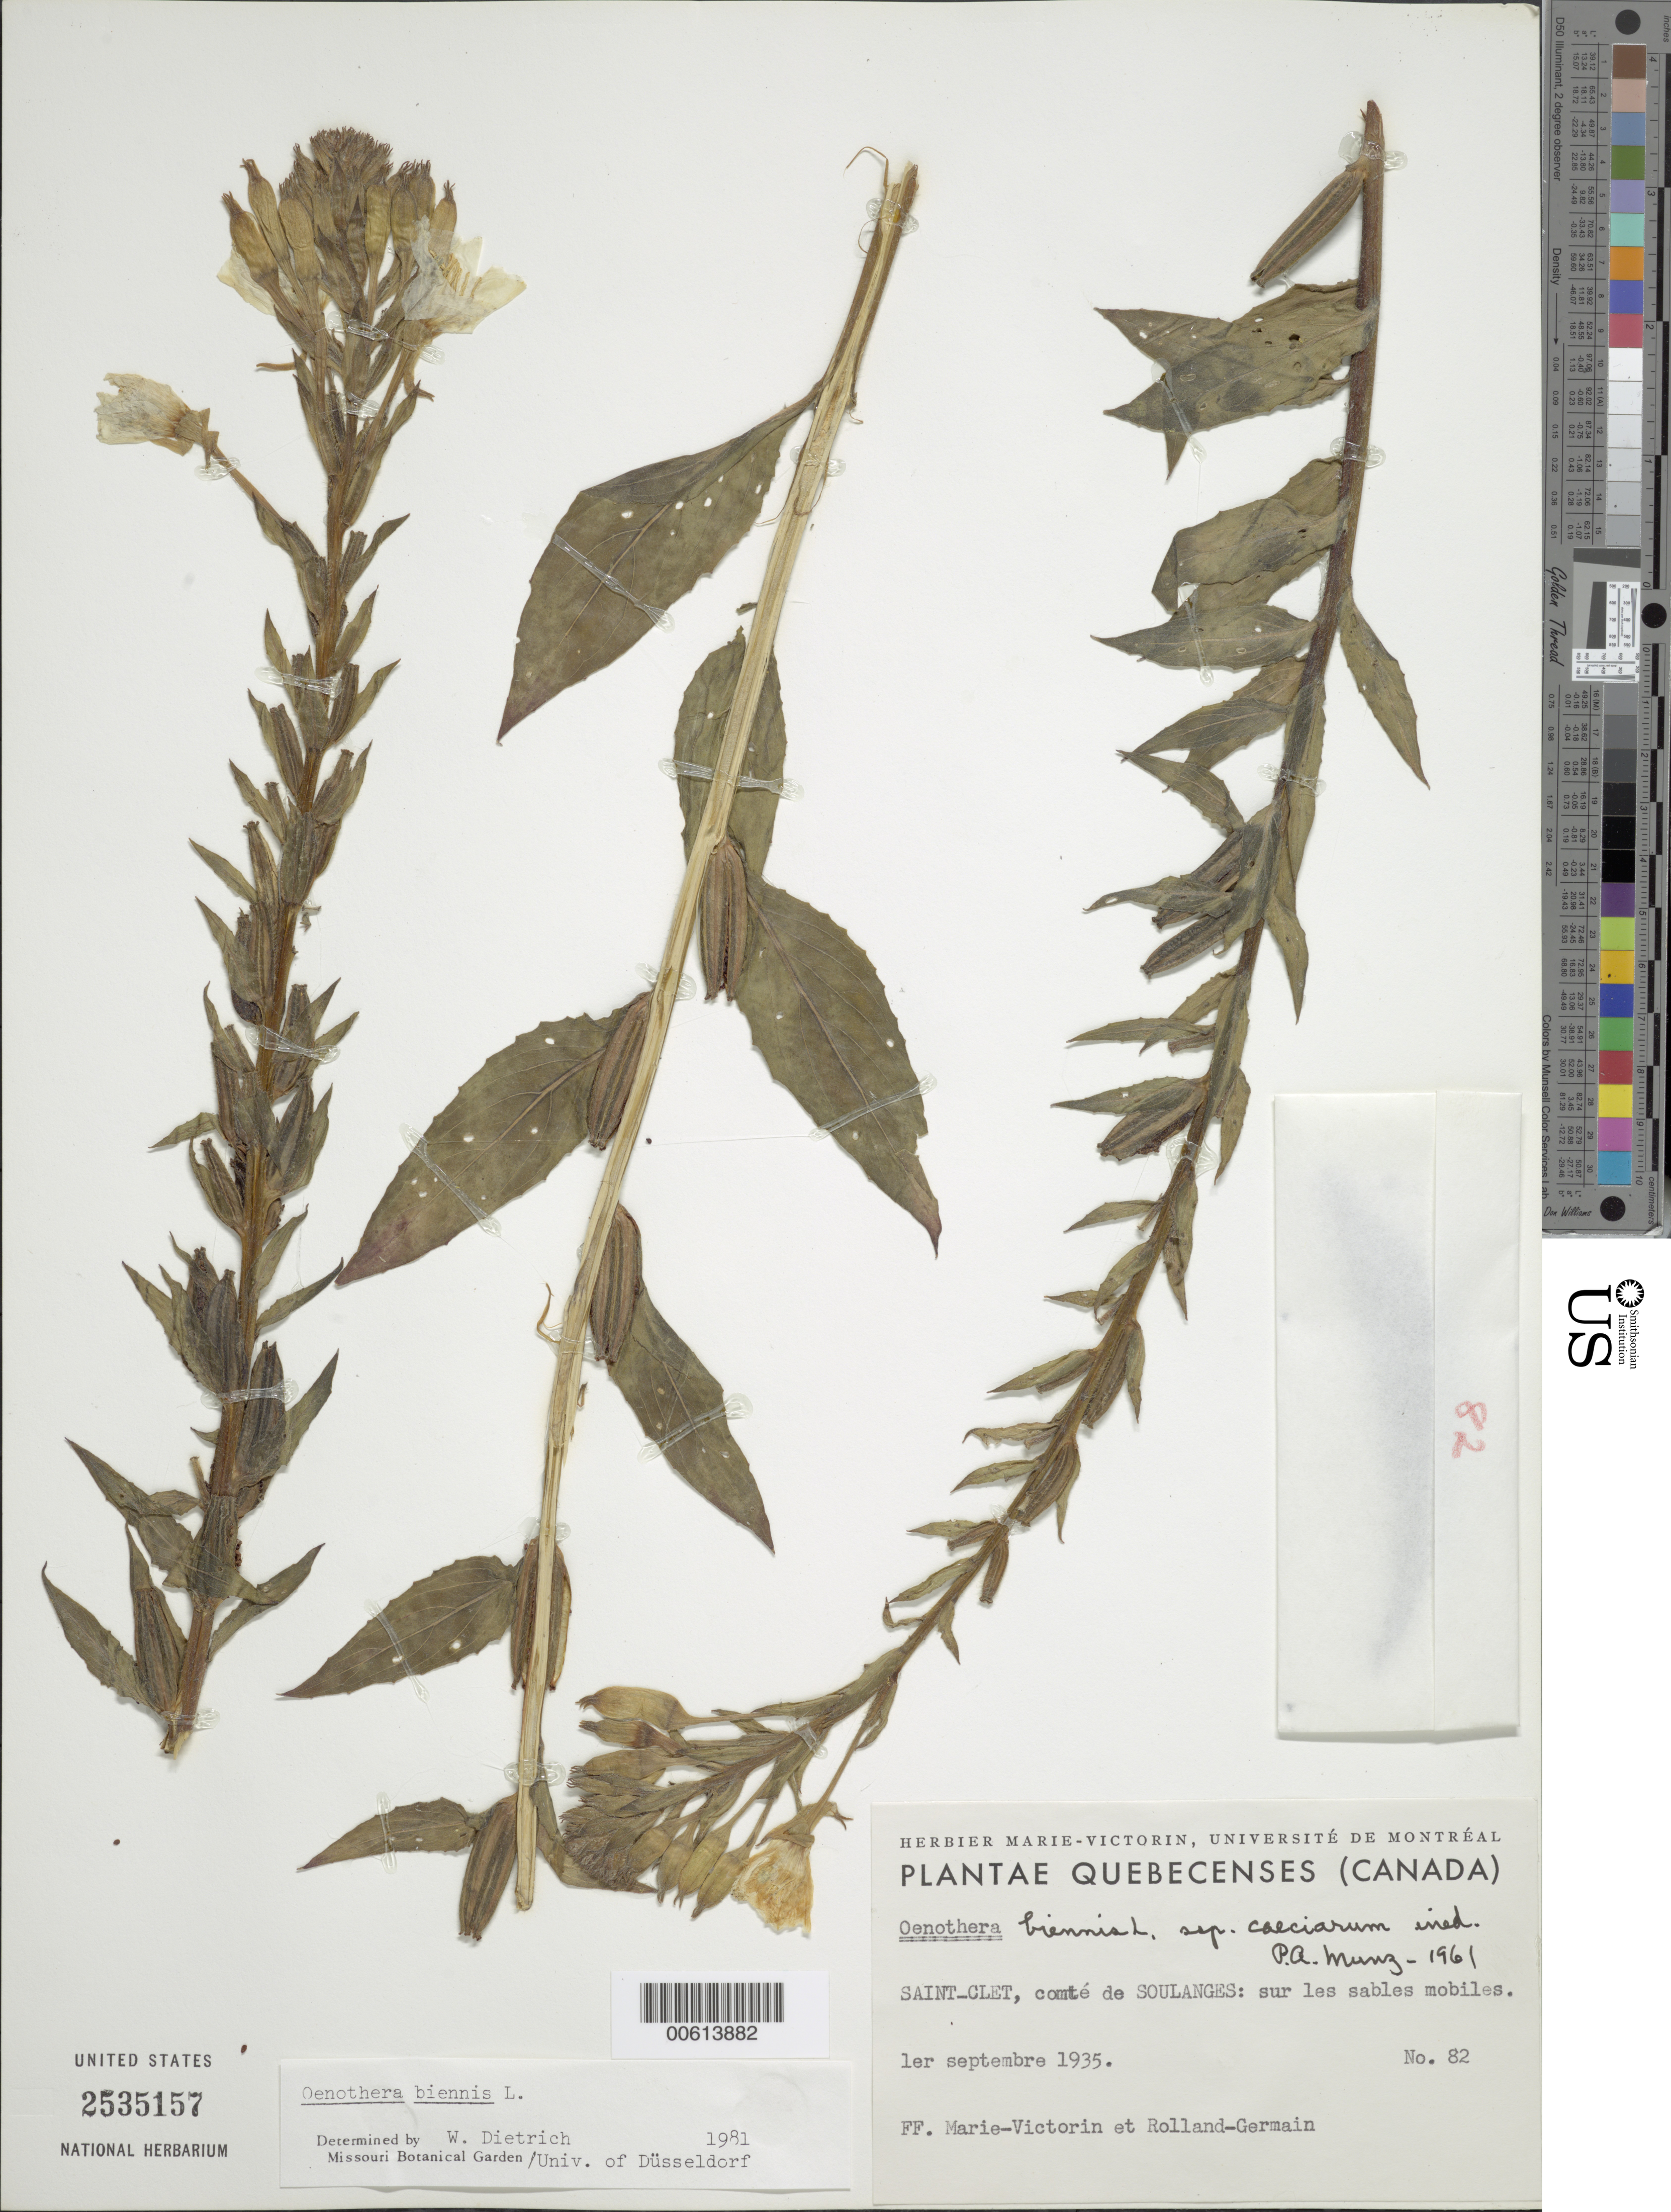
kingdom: Plantae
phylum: Tracheophyta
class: Magnoliopsida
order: Myrtales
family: Onagraceae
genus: Oenothera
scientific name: Oenothera biennis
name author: L.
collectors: Fr. Marie-Victorin & Rolland-Germain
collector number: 82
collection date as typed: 01 Sep 1935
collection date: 1935-09-01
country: Canada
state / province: Quebec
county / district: Vaudreuil-Soulanges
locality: Saint Clet, comte de Soulanges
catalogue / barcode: US 2535157